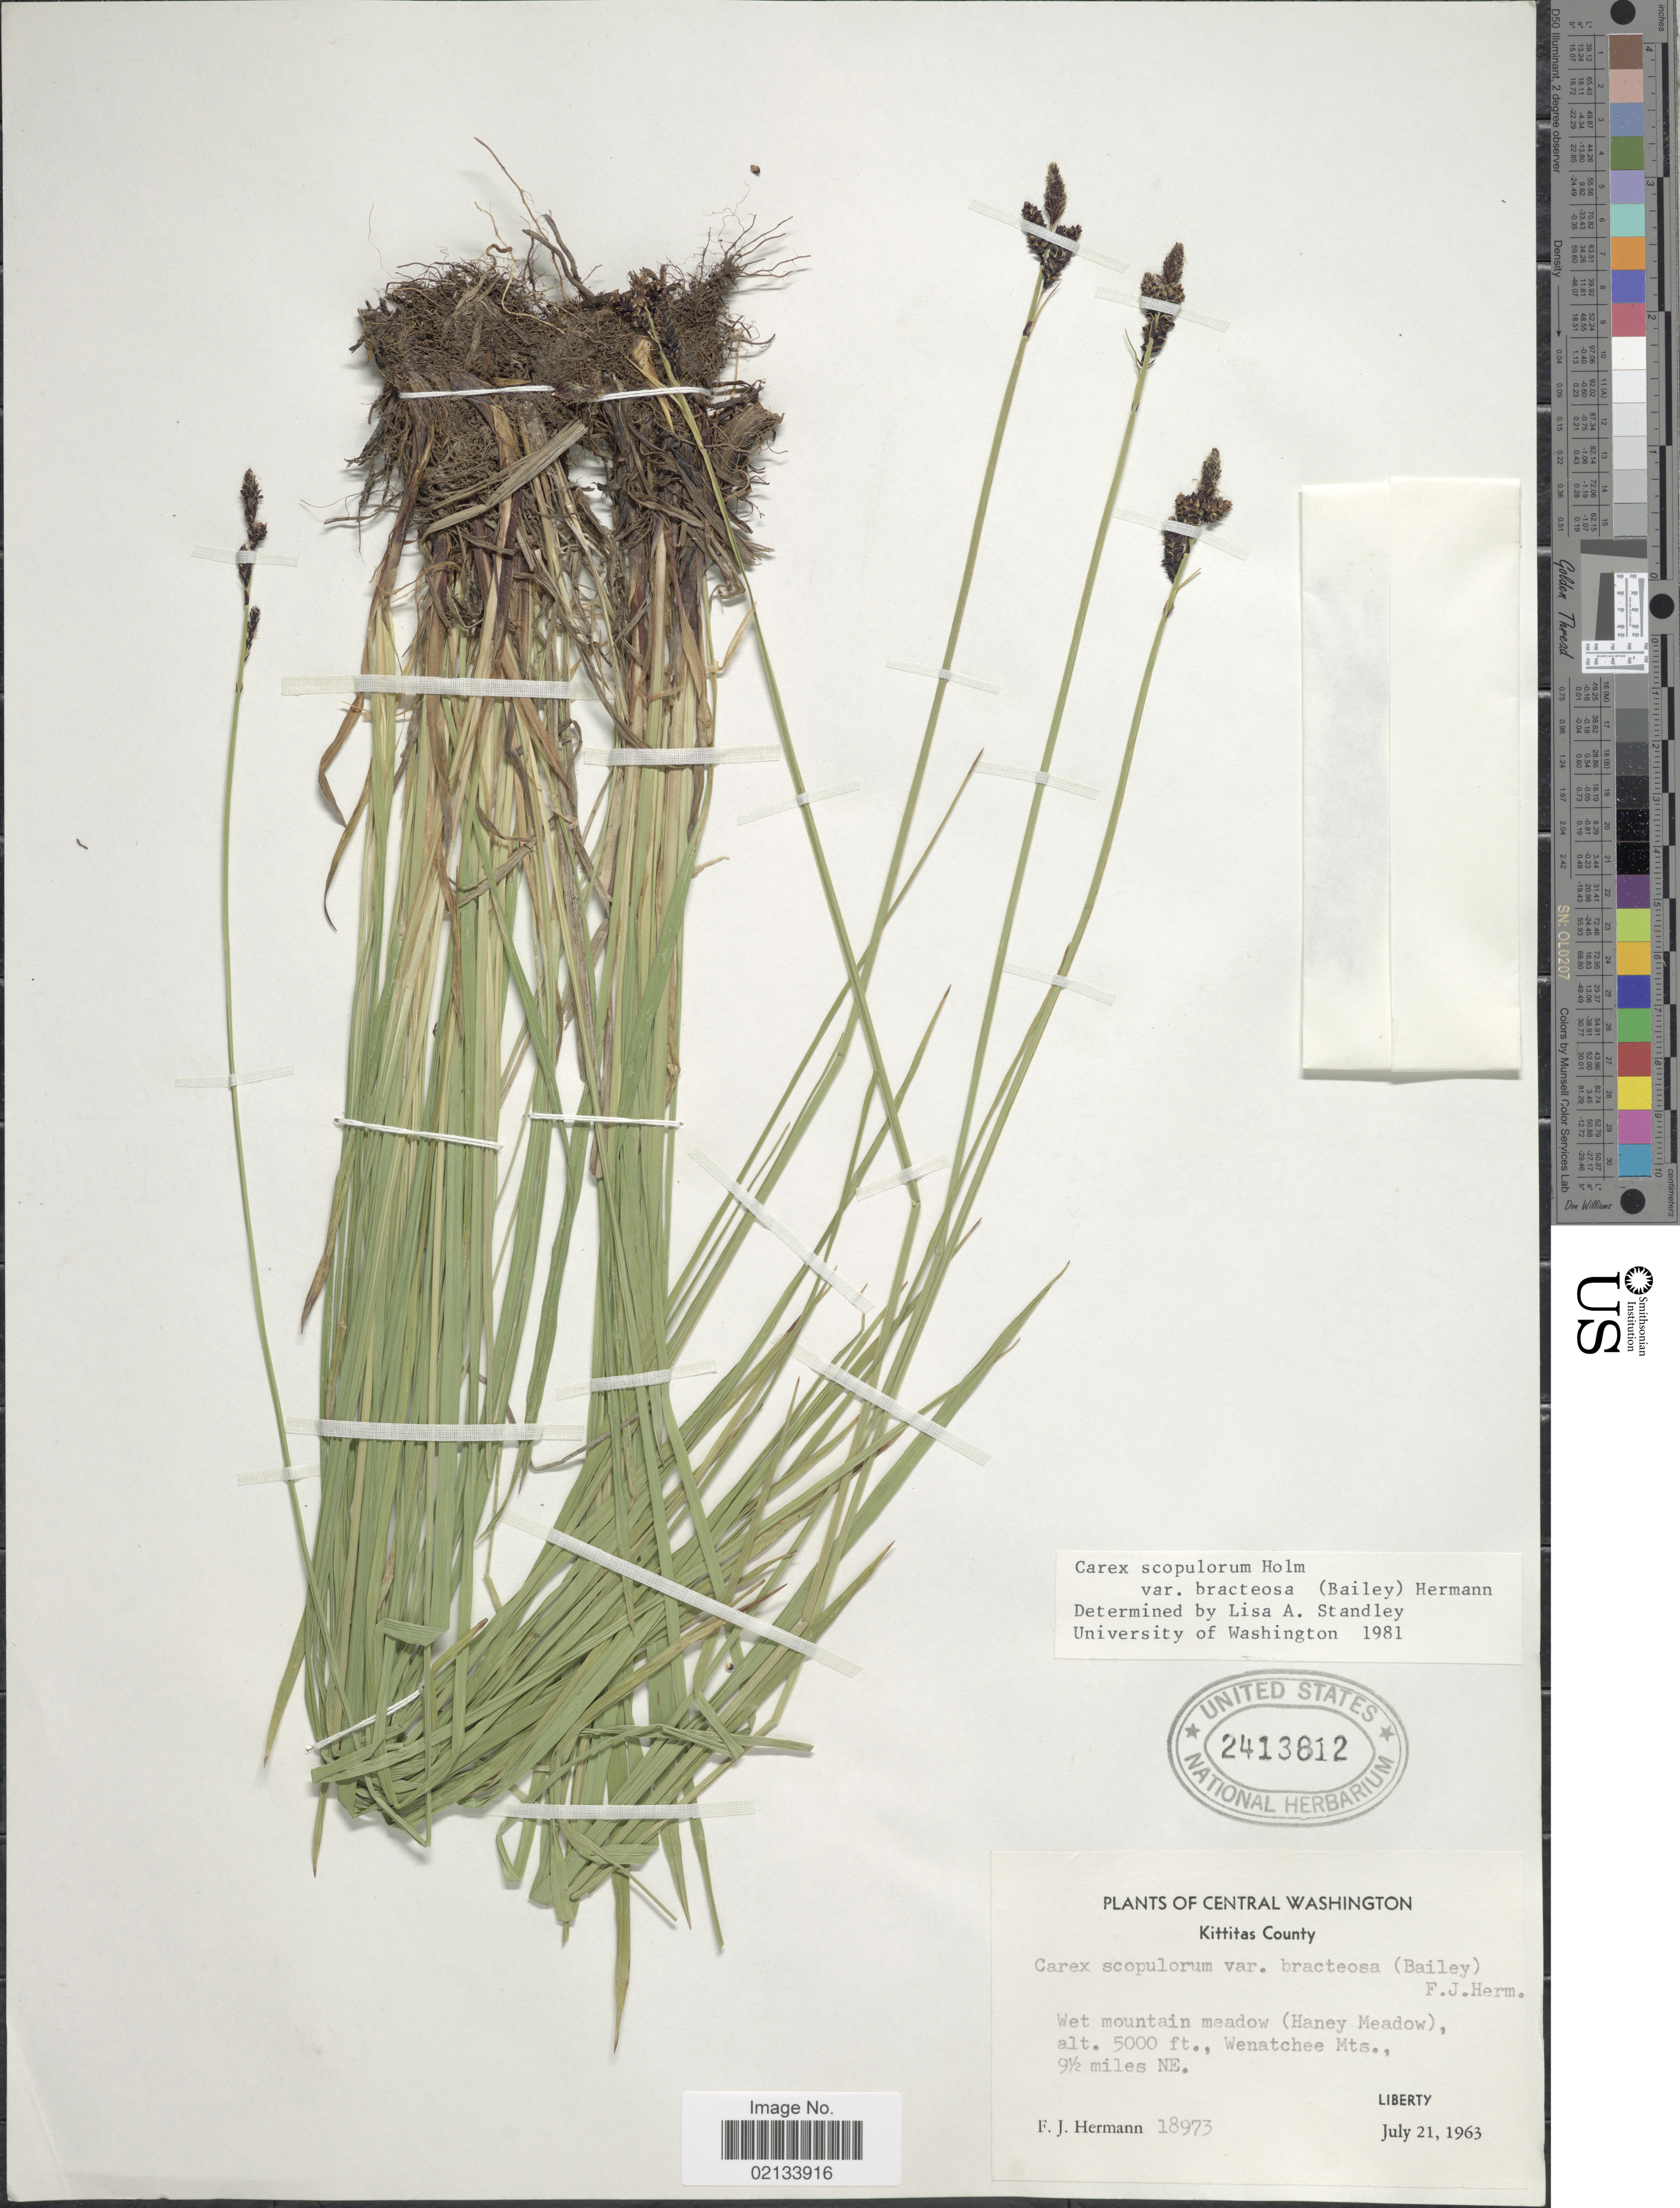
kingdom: Plantae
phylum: Tracheophyta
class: Liliopsida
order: Poales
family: Cyperaceae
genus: Carex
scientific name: Carex scopulorum var. bracteosa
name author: (L.H. Bailey) F.J. Herm.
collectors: F. J. Hermann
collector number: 18973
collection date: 1963-07-21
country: United States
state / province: Washington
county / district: Kittitas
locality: Central Washington, Kittitas County, wet mountain meadow (Haney Meadow), Wenatchee Mts., 9 1/2 miles NE.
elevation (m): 1524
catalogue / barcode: US 2413812